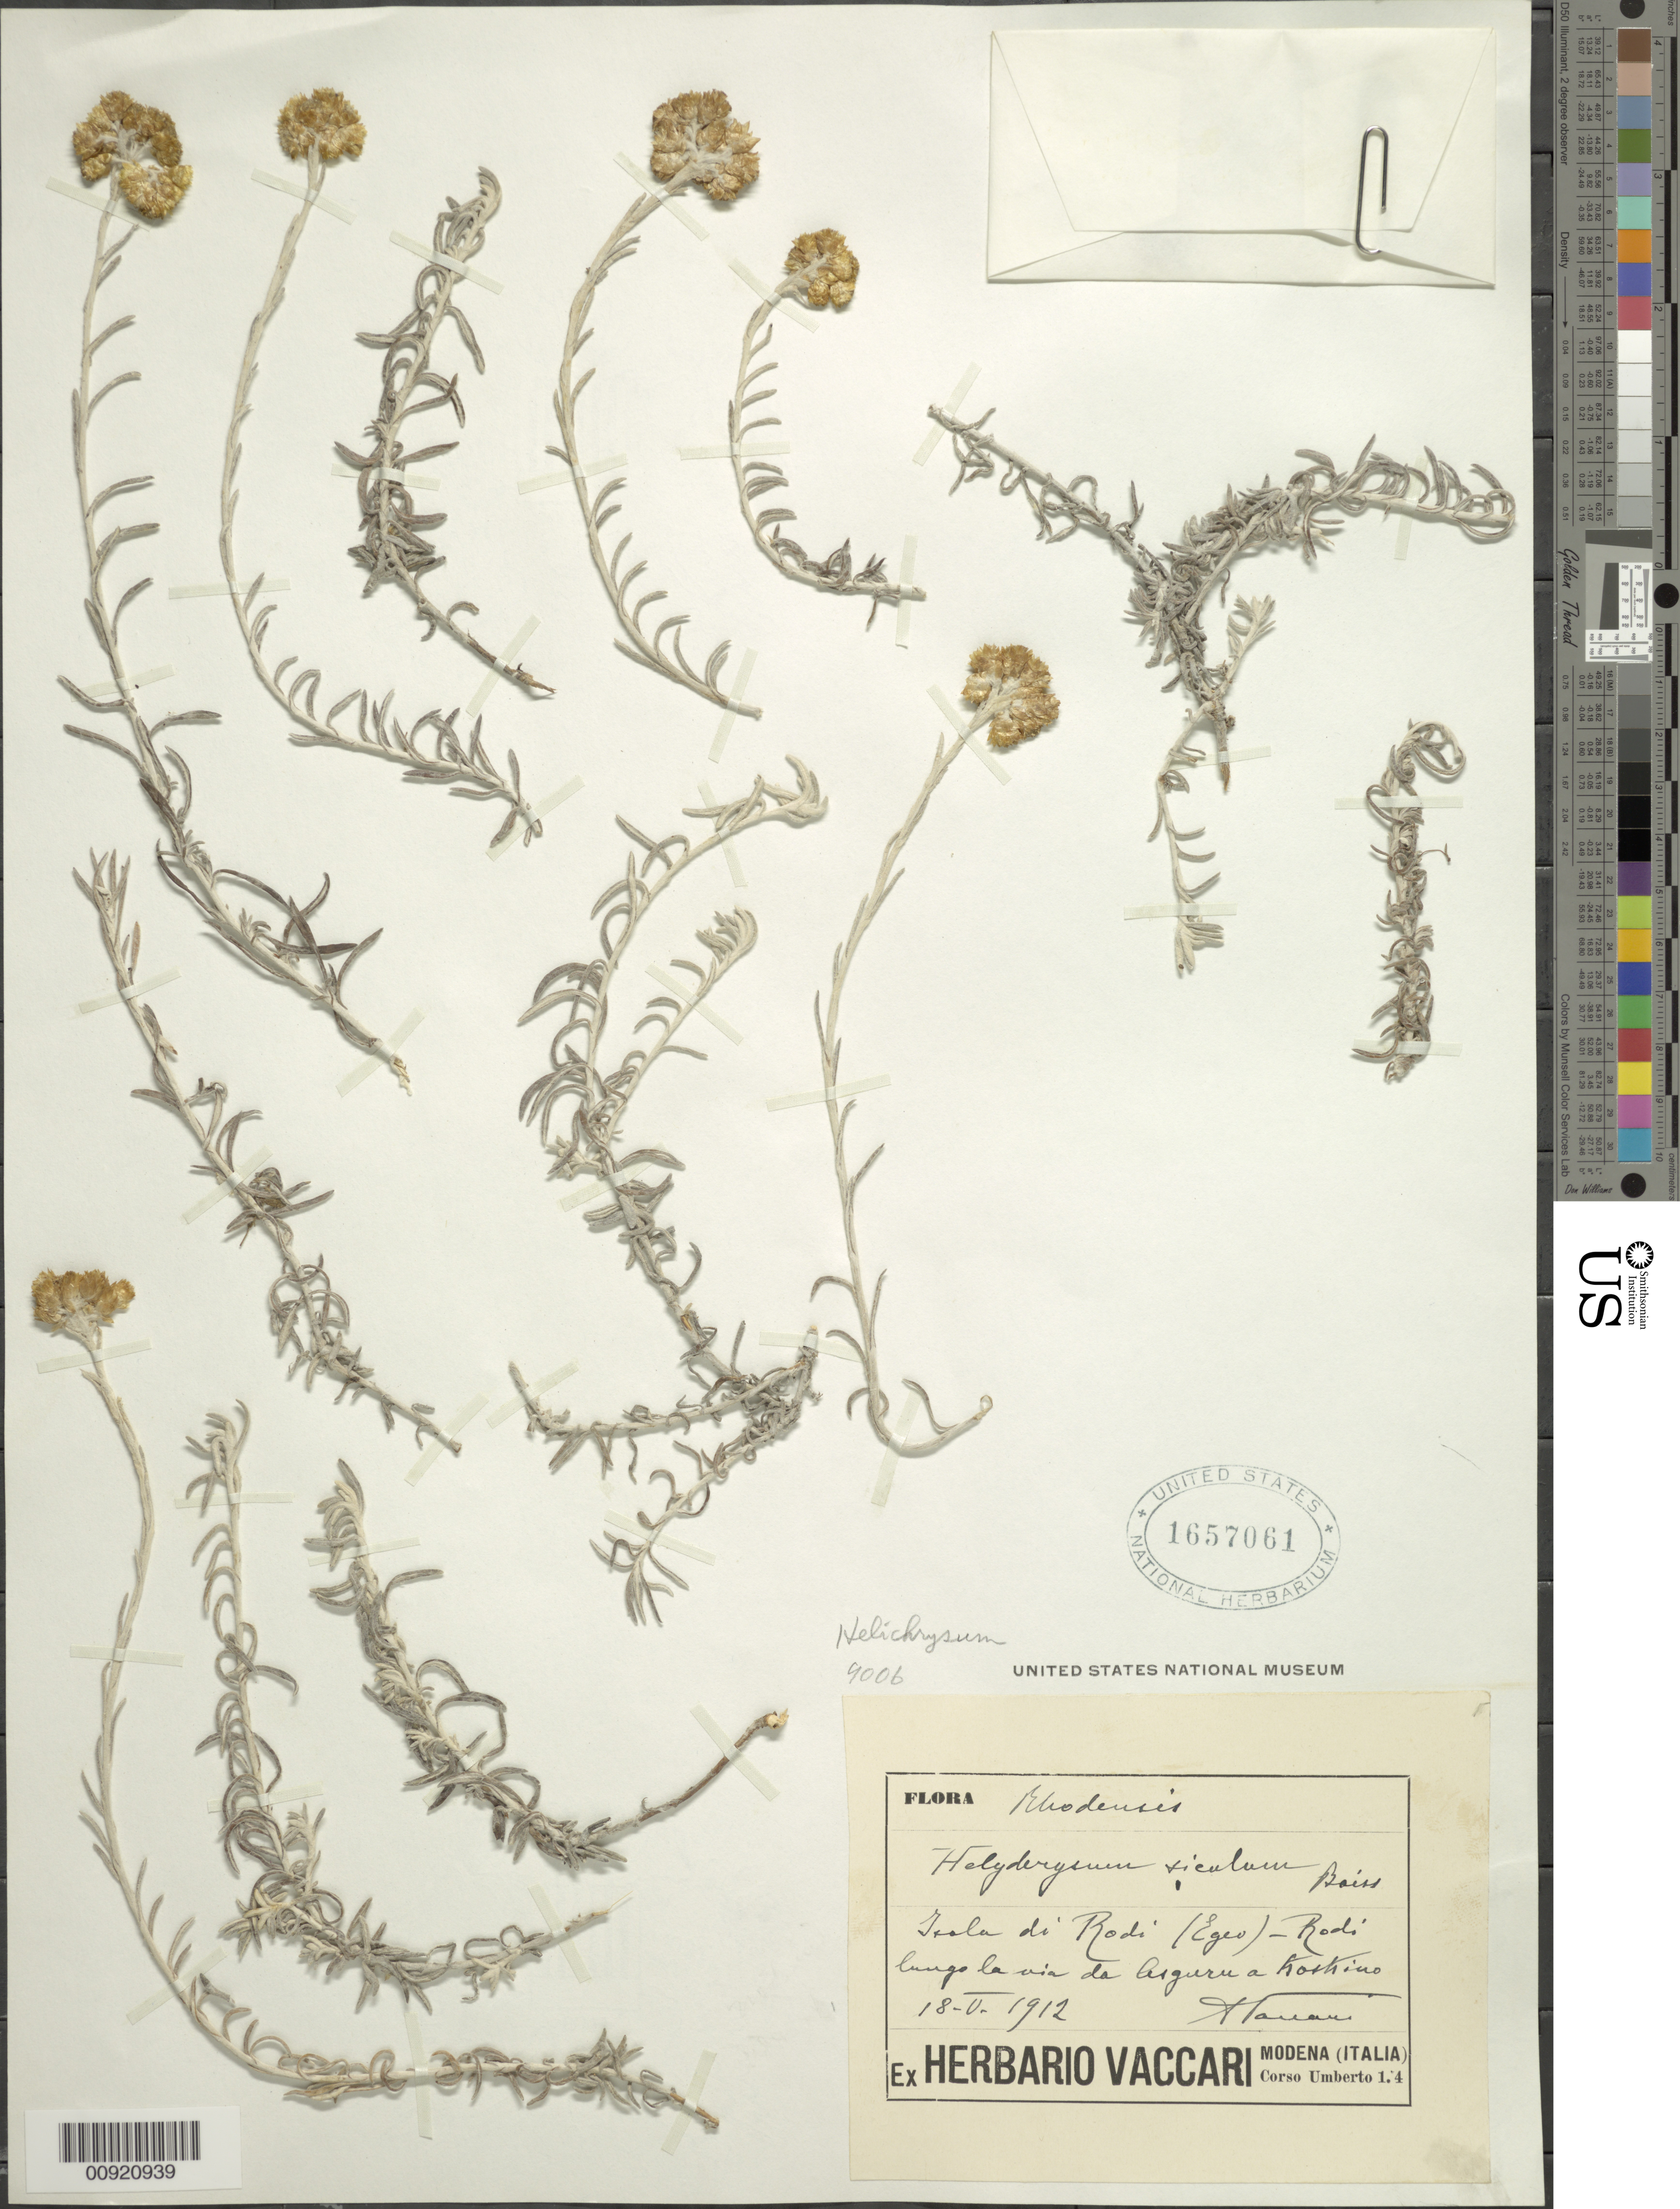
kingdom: Plantae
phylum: Tracheophyta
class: Magnoliopsida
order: Asterales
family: Asteraceae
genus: Helichrysum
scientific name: Helichrysum siculum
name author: Boiss.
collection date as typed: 18 May 1912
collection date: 1912-05-18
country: Greece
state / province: South Aegean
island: Rhodes I.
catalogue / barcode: US 1657061